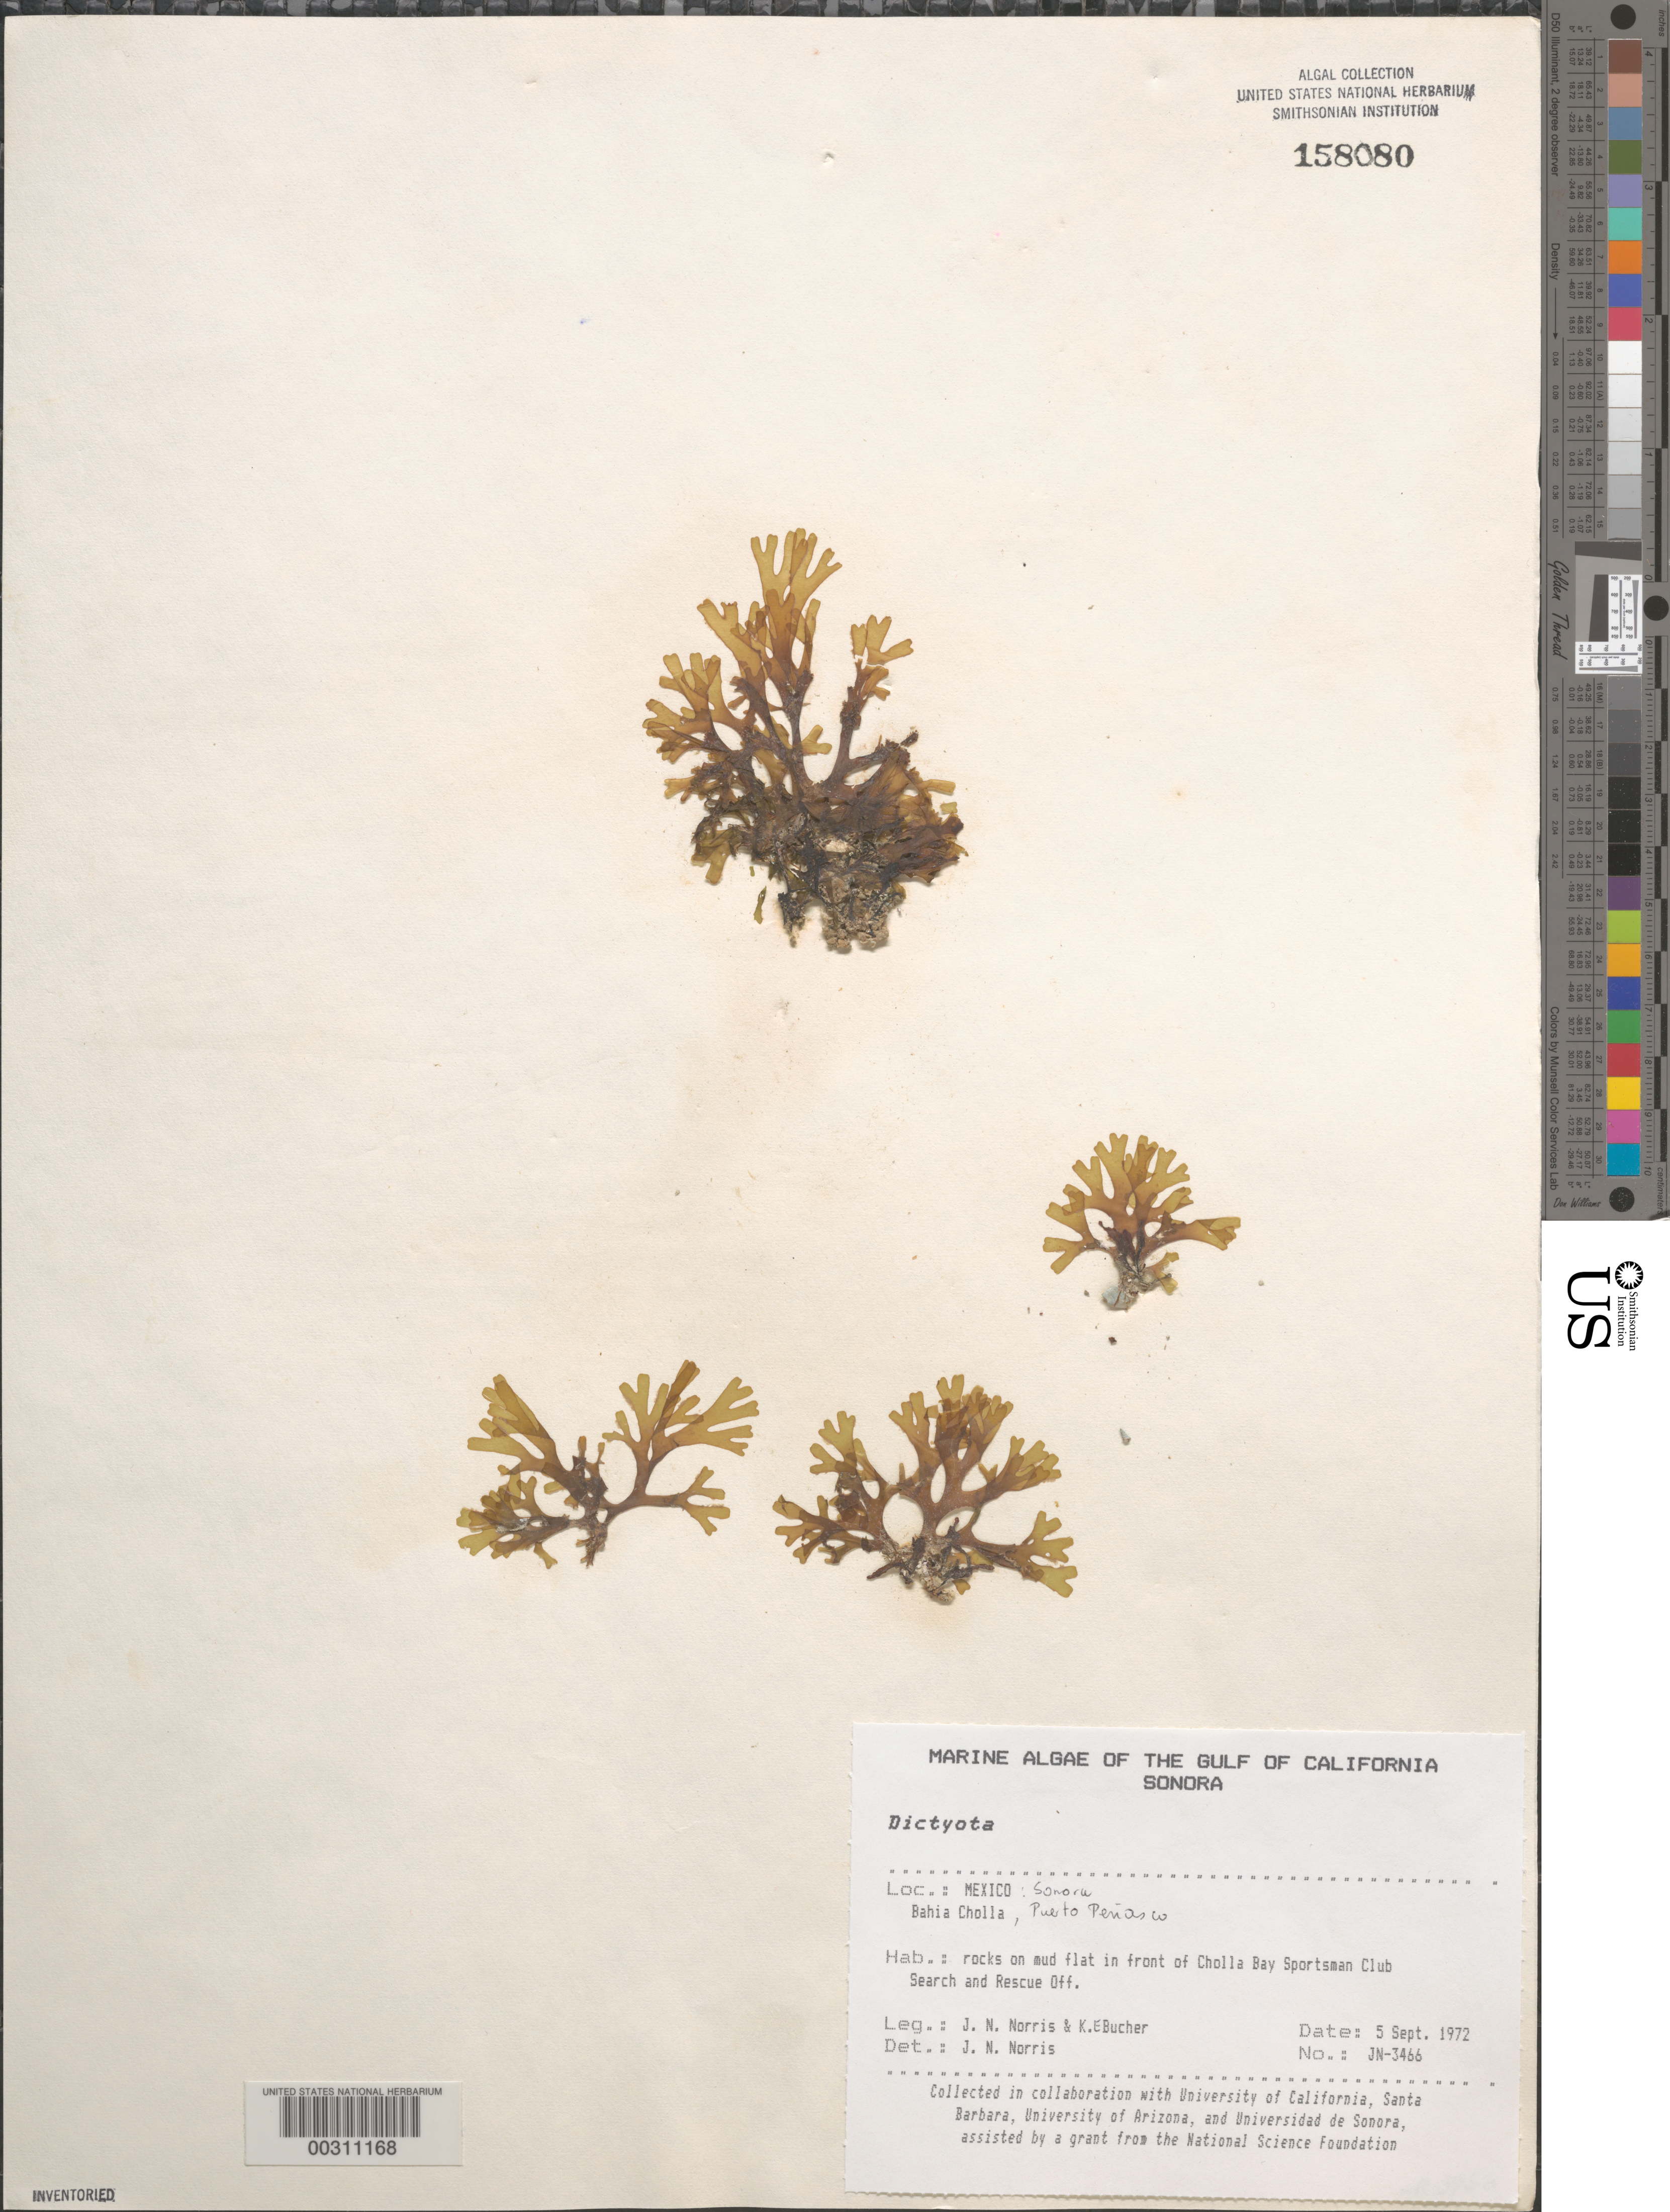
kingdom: Chromista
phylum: Ochrophyta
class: Phaeophyceae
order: Dictyotales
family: Dictyotaceae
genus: Dictyota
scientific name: Dictyota sp.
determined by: Norris, James N.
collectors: J. N. Norris & K. E. Bucher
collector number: JN-3466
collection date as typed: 05 Sep 1972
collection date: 1972-09-05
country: Mexico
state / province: Sonora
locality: Bahia Cholla, Puerto Penasco, Cholla Bay Sportsman Club Search and Rescue Office shore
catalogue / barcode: US 158080